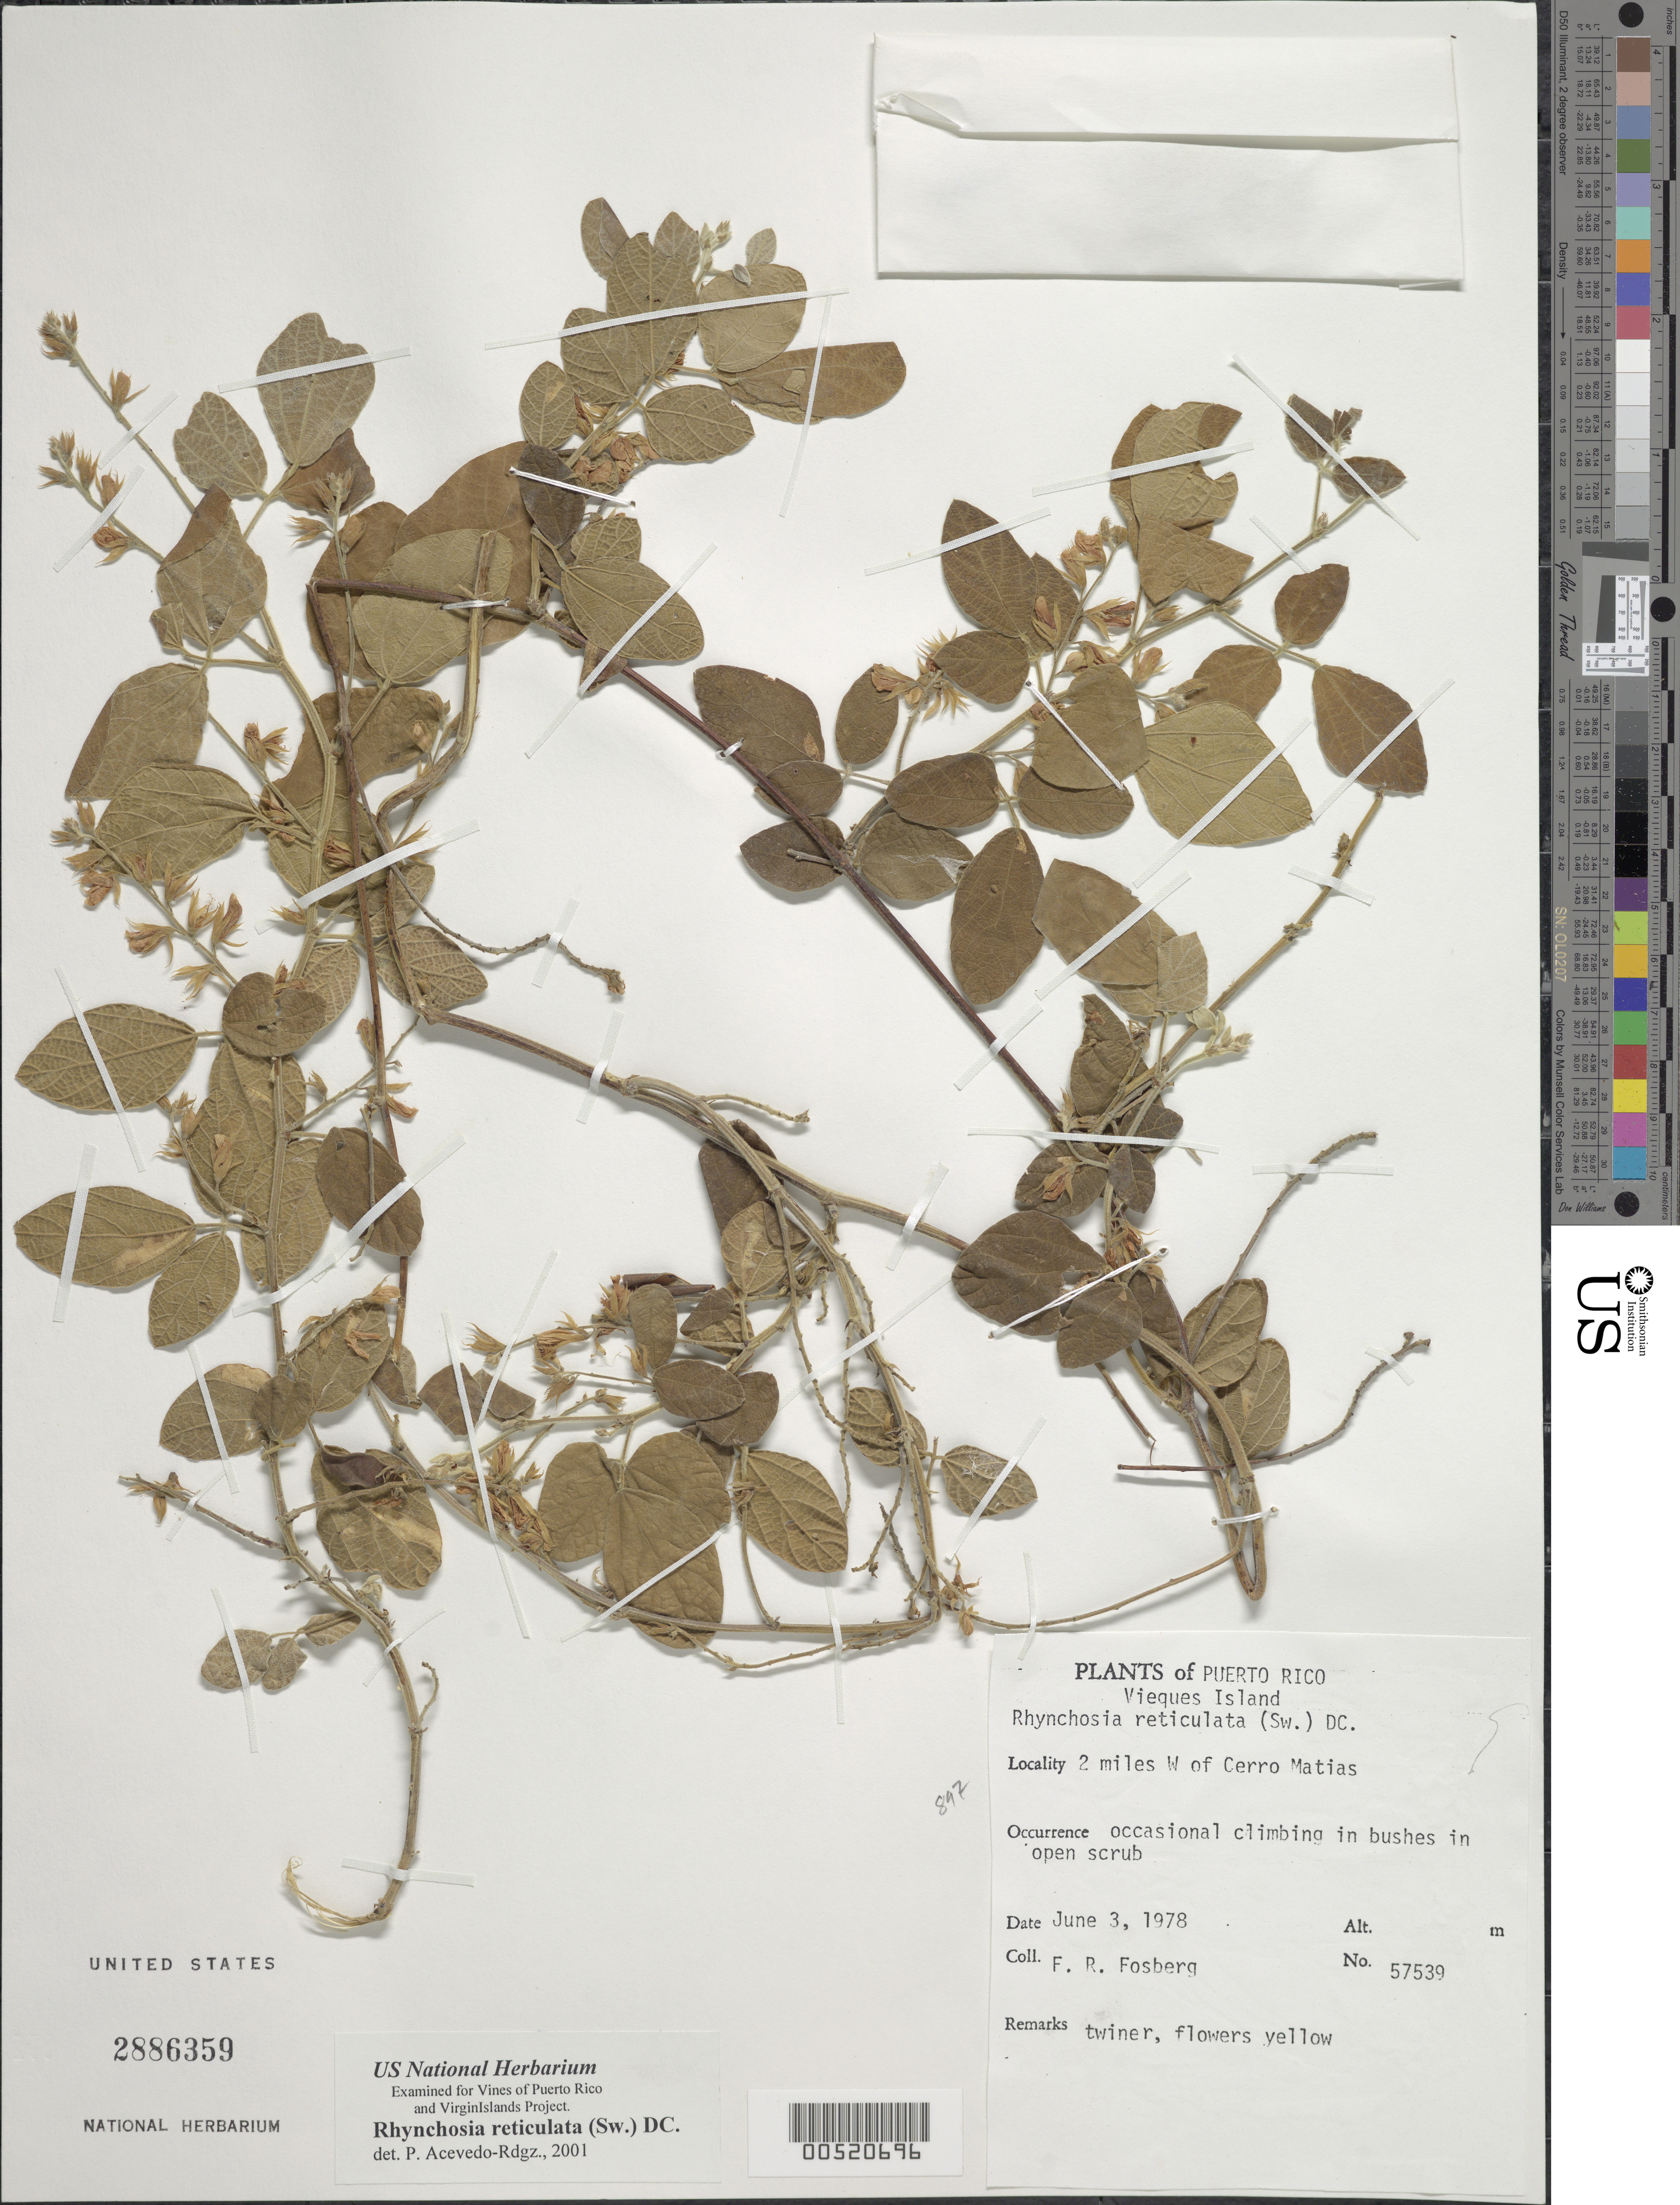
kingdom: Plantae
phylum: Tracheophyta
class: Magnoliopsida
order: Fabales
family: Fabaceae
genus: Rhynchosia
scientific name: Rhynchosia reticulata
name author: (Sw.) DC.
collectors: F. R. Fosberg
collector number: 57539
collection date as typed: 03 Jun 1978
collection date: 1978-06-03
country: Puerto Rico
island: Greater Antilles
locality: Vieques Island: 2 mi. W of Cerro Matias. In open scrub.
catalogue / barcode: US 2886359